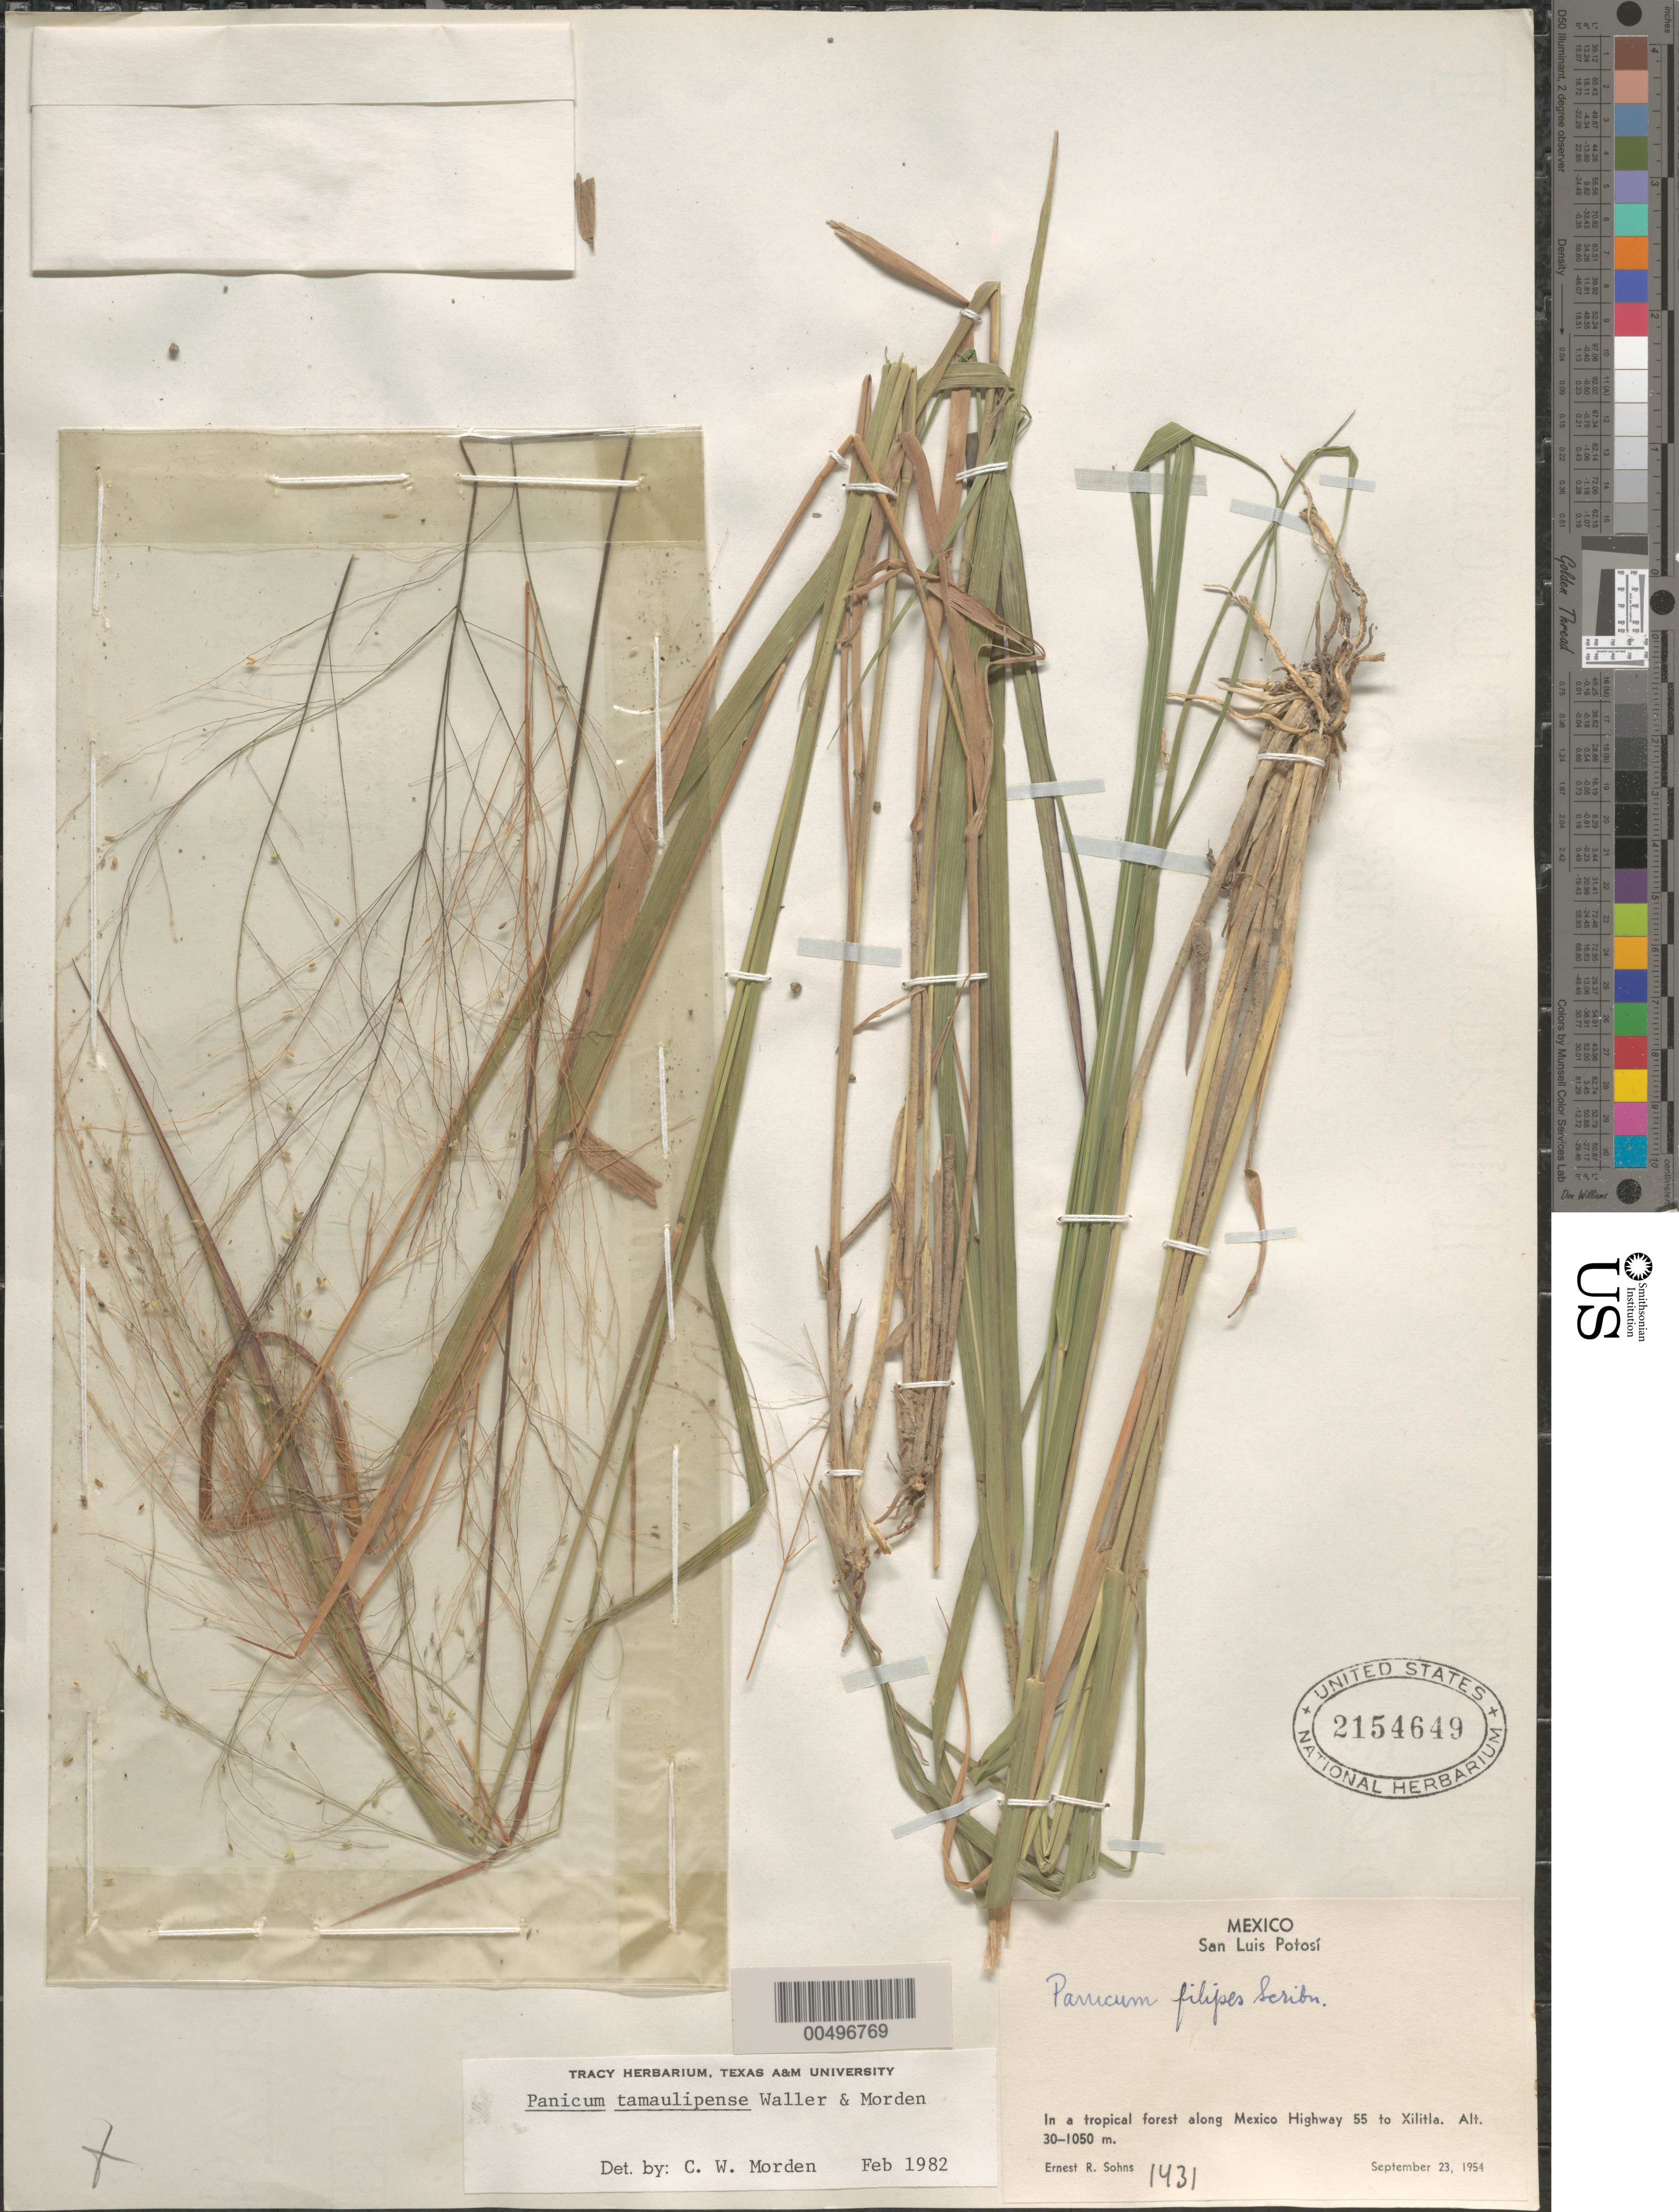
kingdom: Plantae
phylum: Tracheophyta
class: Liliopsida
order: Poales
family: Poaceae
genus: Panicum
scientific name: Panicum tamaulipense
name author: Waller & Morden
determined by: Morden, C. W.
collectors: E. R. Sohns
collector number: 1431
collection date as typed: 23 Sep 1954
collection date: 1954-09-23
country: Mexico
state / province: San Luis Potosi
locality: Along Mexico Hwy 55 to Xilitla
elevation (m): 30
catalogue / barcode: US 2154649